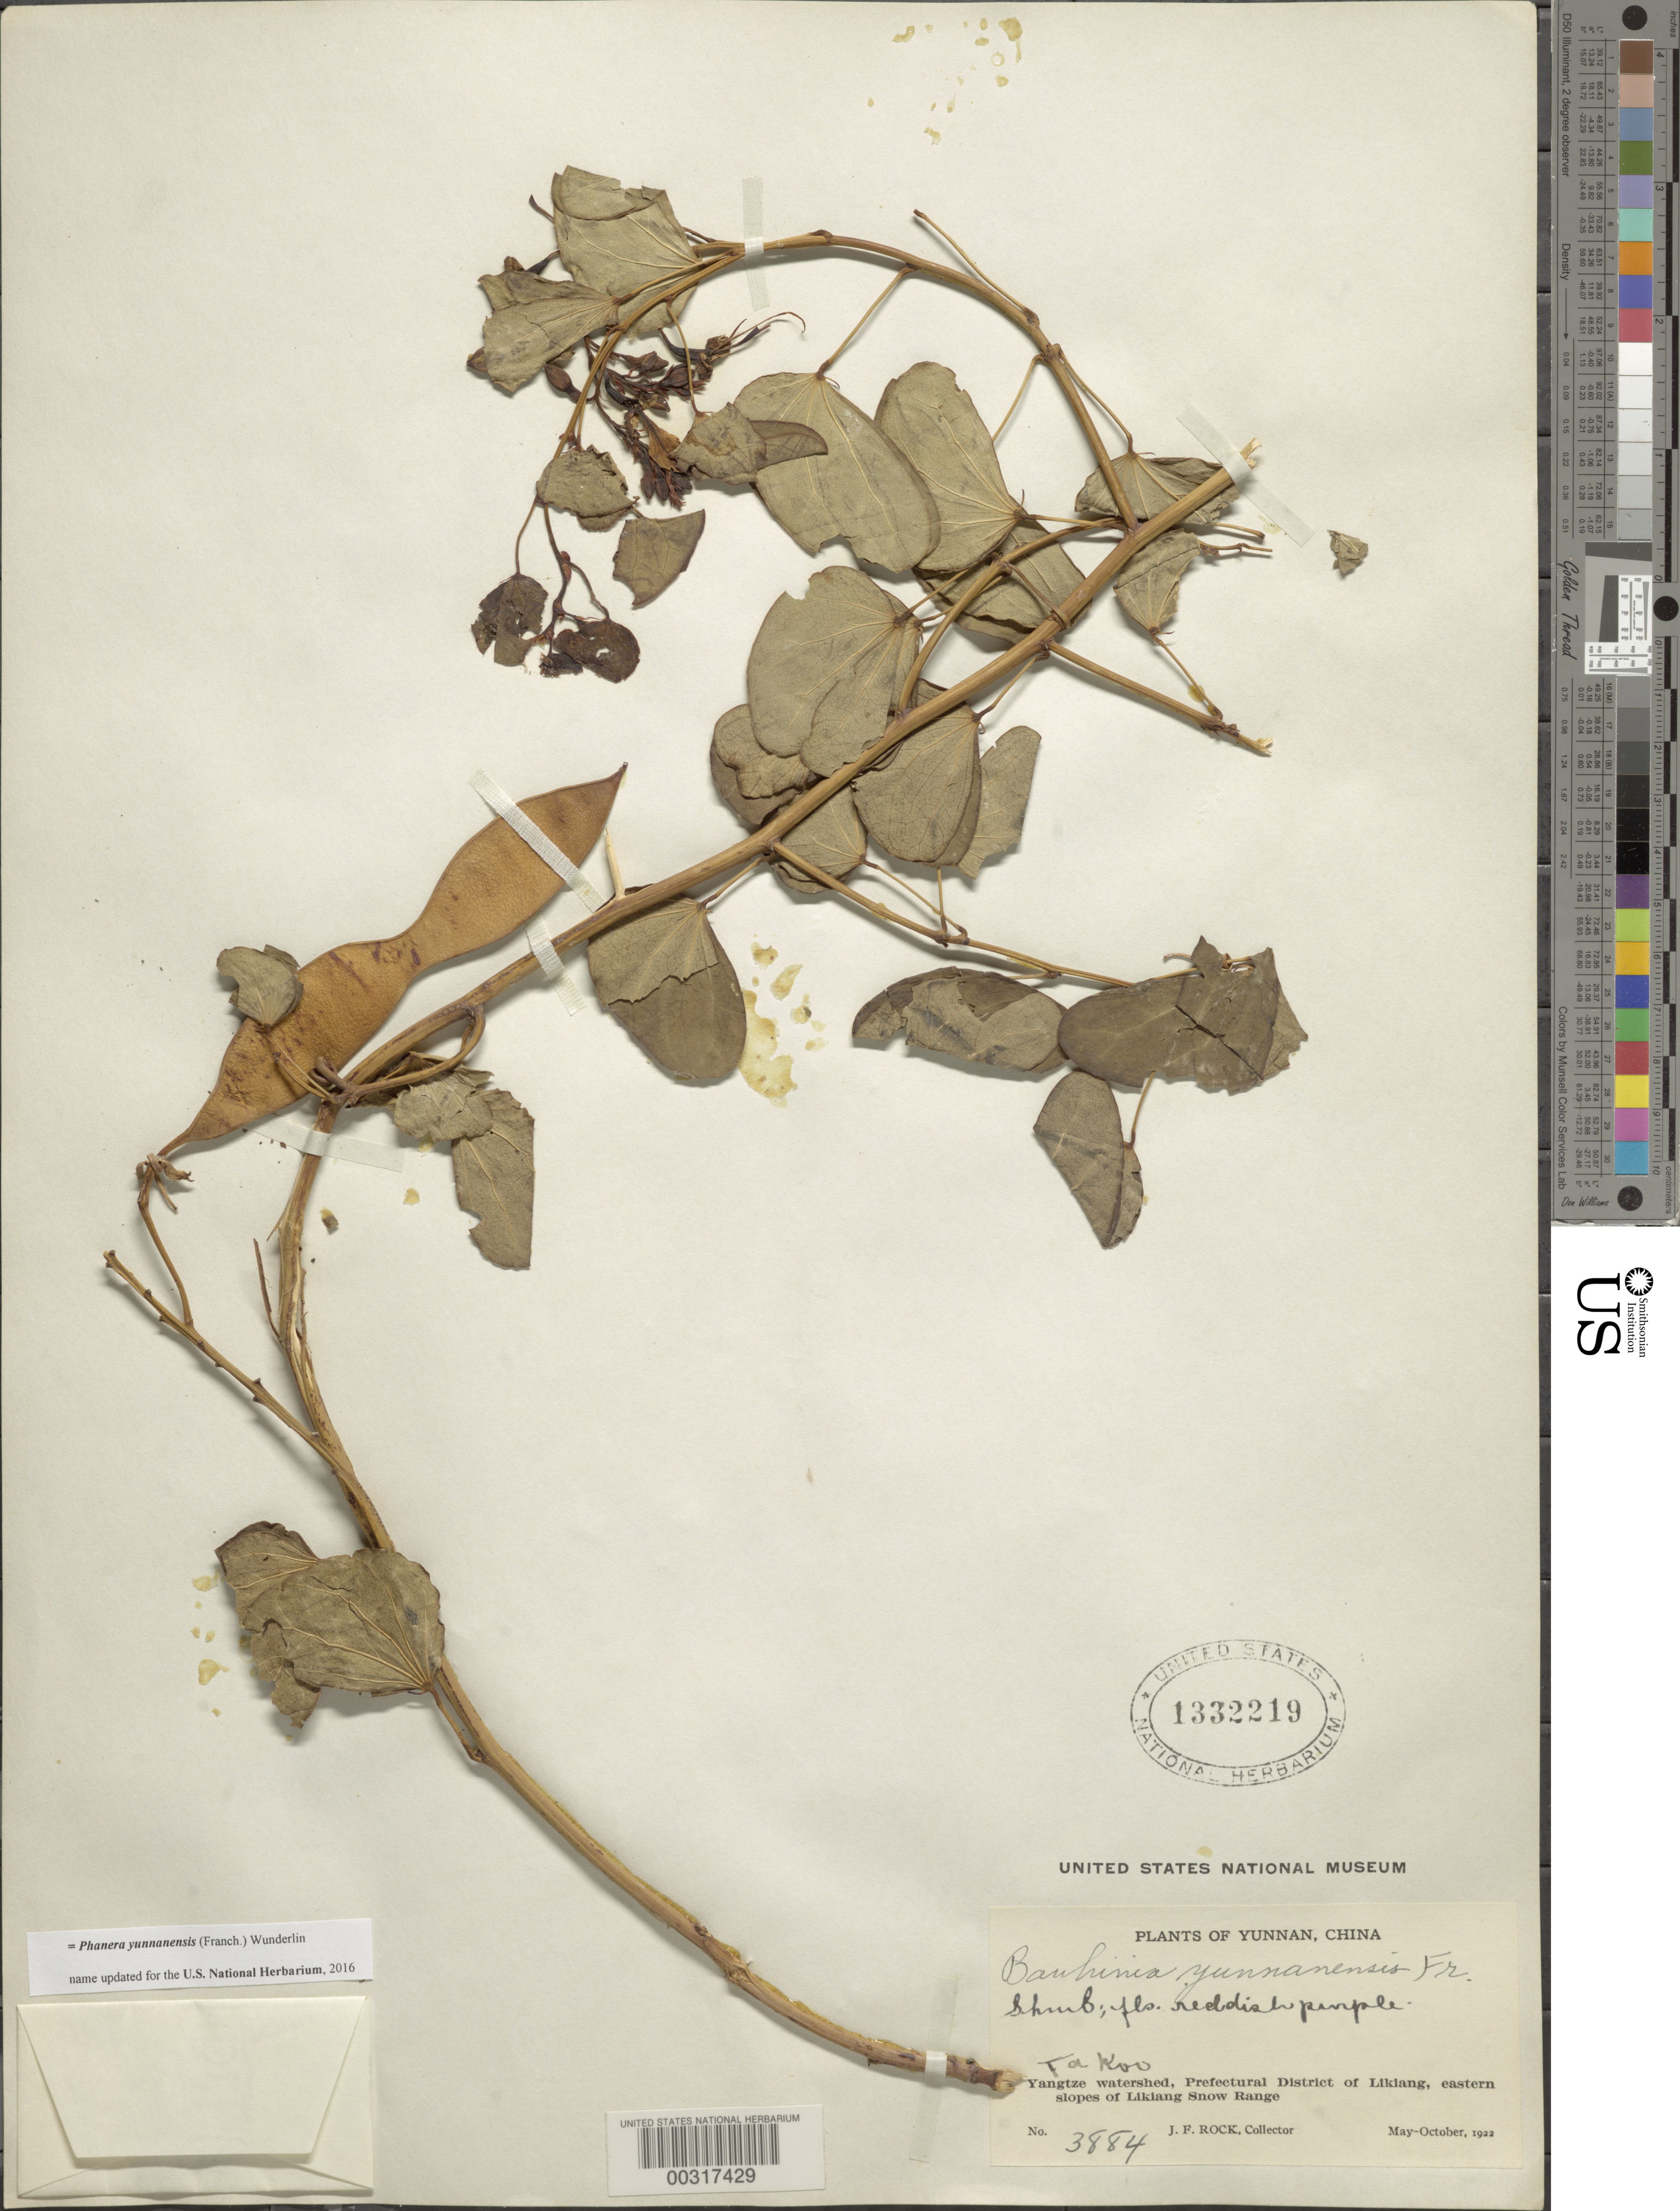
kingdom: Plantae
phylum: Tracheophyta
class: Magnoliopsida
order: Fabales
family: Fabaceae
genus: Phanera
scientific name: Phanera yunnanensis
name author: (Franch.) Wunderlin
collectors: J. F. Rock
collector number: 3884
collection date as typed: May 1922 to -- Oct 1922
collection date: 1922-05/1922-10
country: China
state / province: Yunnan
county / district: Lijiang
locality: Ta Koo, Yangtze watershed, eastern slopes of Likiang snow range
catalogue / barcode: US 1332219